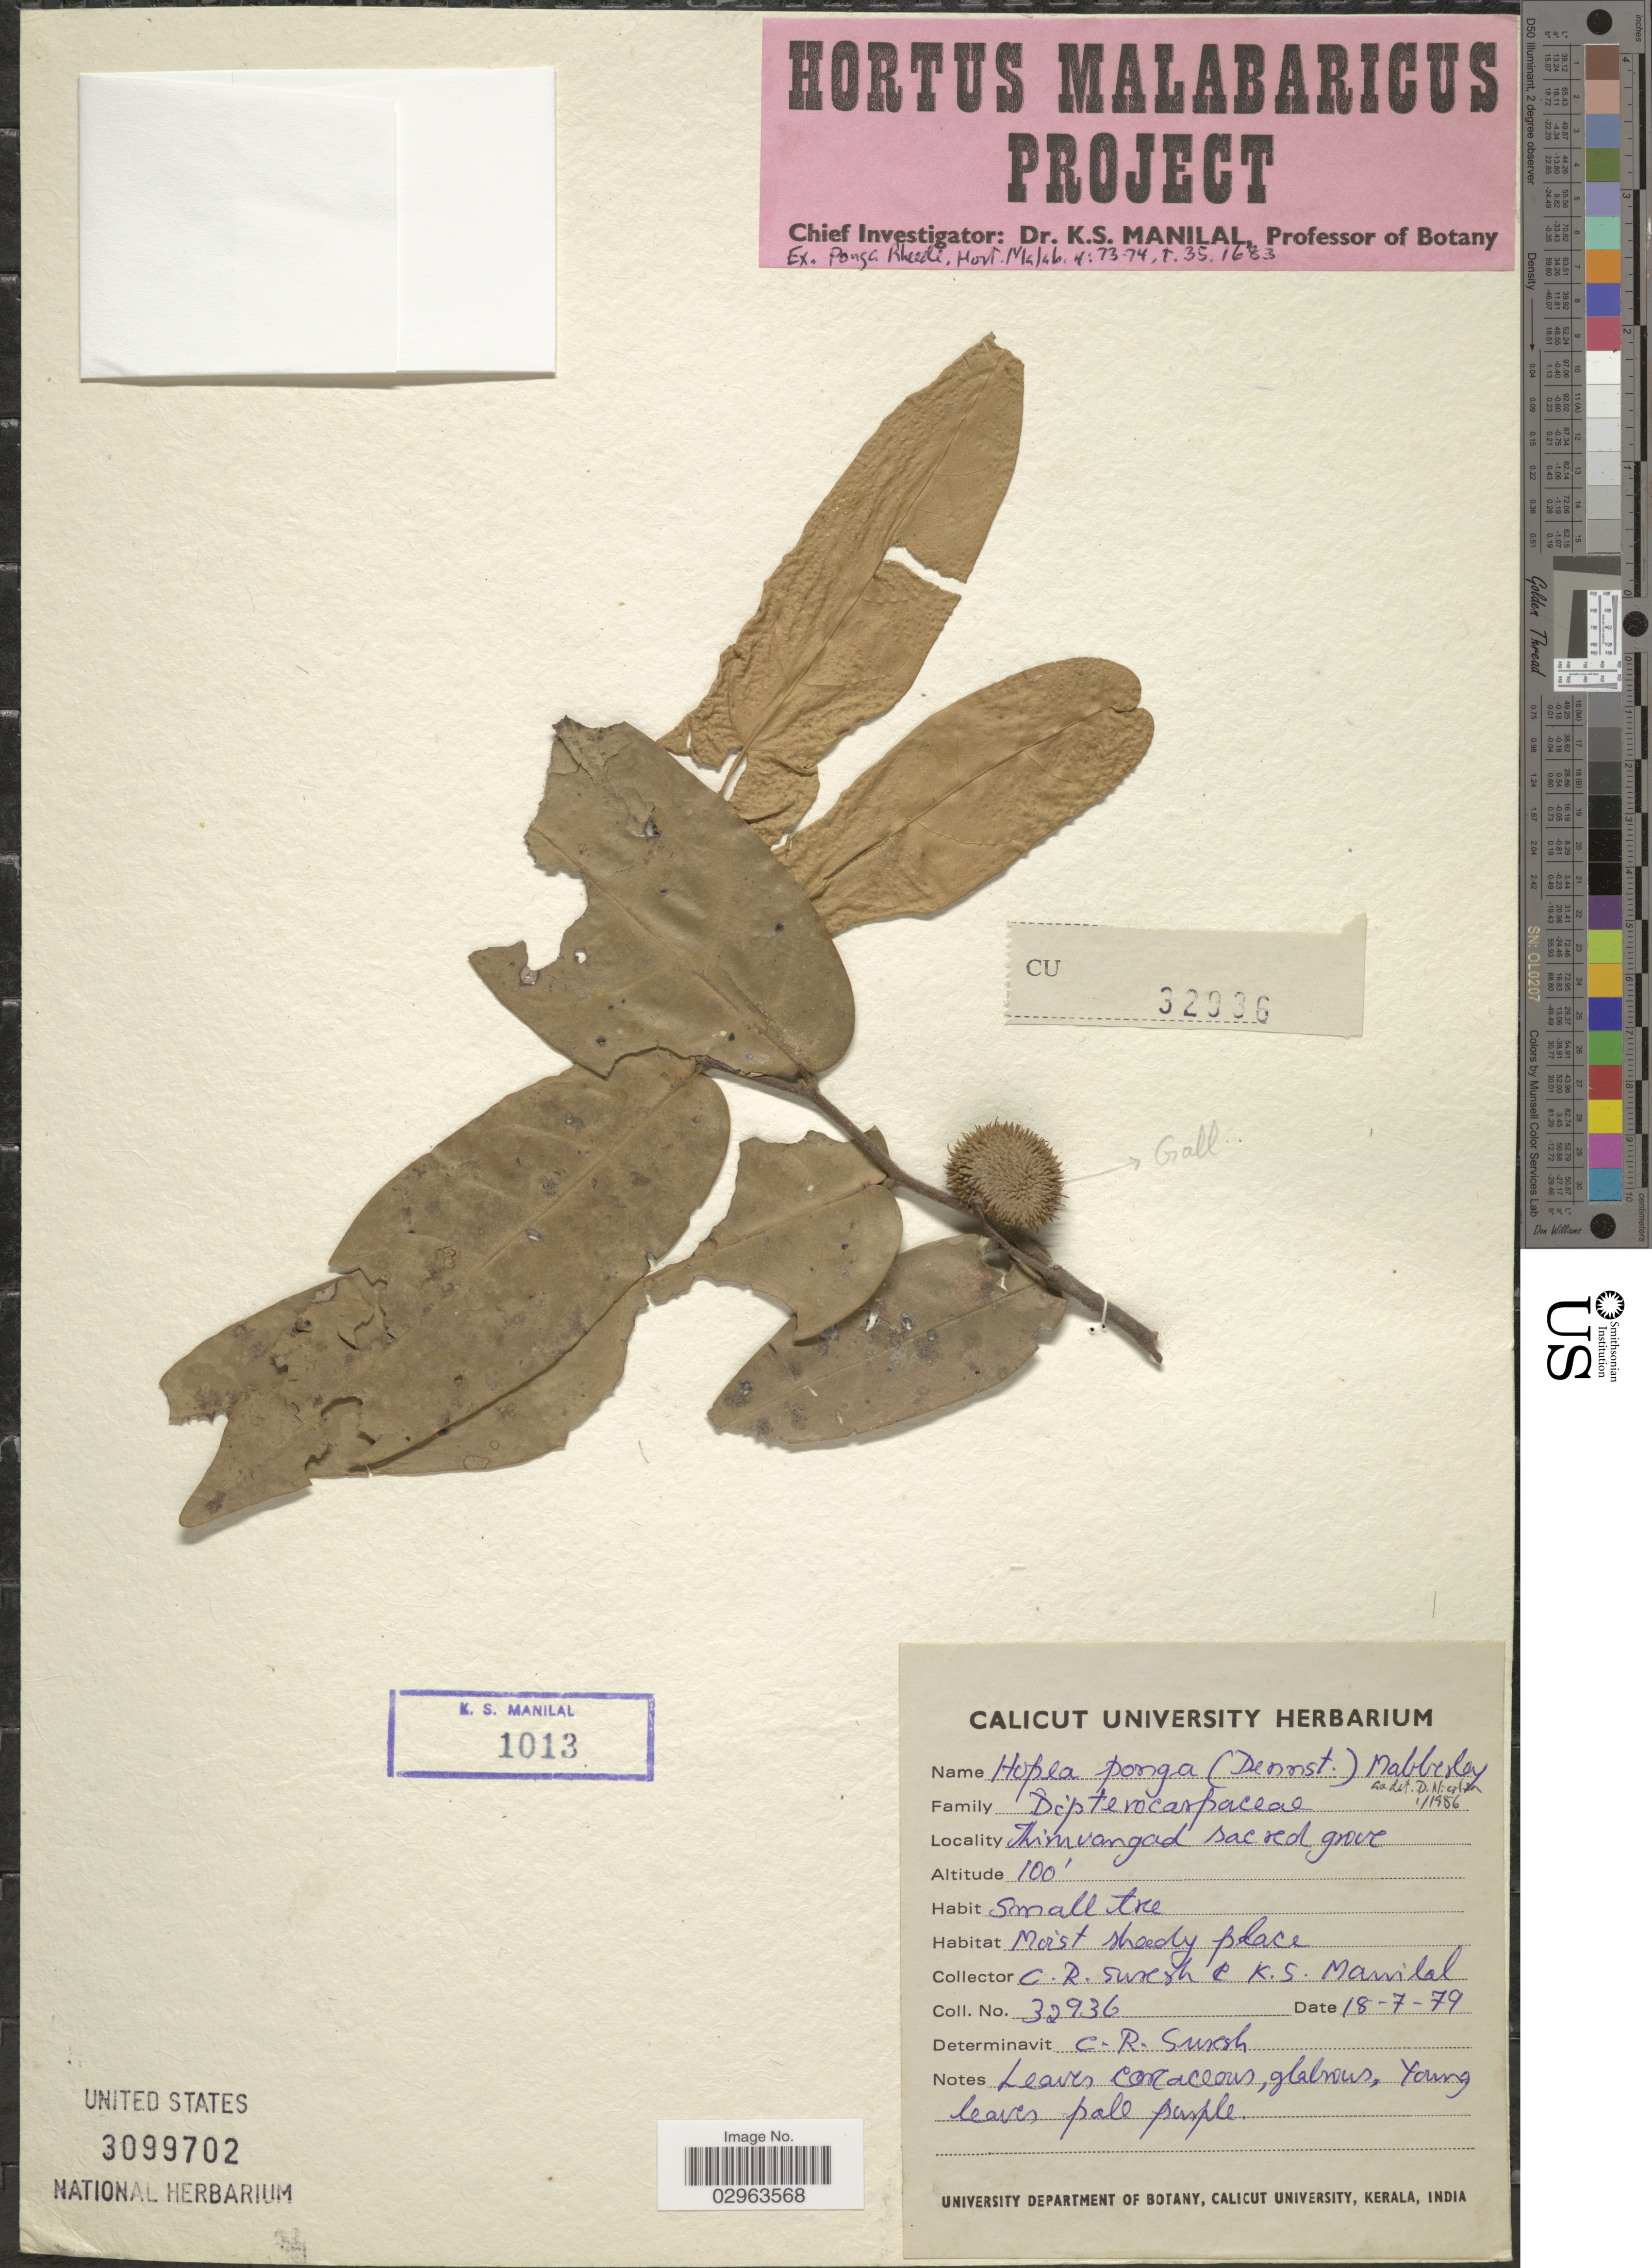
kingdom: Plantae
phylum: Tracheophyta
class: Magnoliopsida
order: Malvales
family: Dipterocarpaceae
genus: Hopea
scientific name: Hopea ponga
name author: (Dennst.) Mabb.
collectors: C. Swiesh & K. Manilal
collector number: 32936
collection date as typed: Transcribed d/m/y: 18/7/79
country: India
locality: Thiruvangad sacred grove.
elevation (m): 30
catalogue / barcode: US 3099702